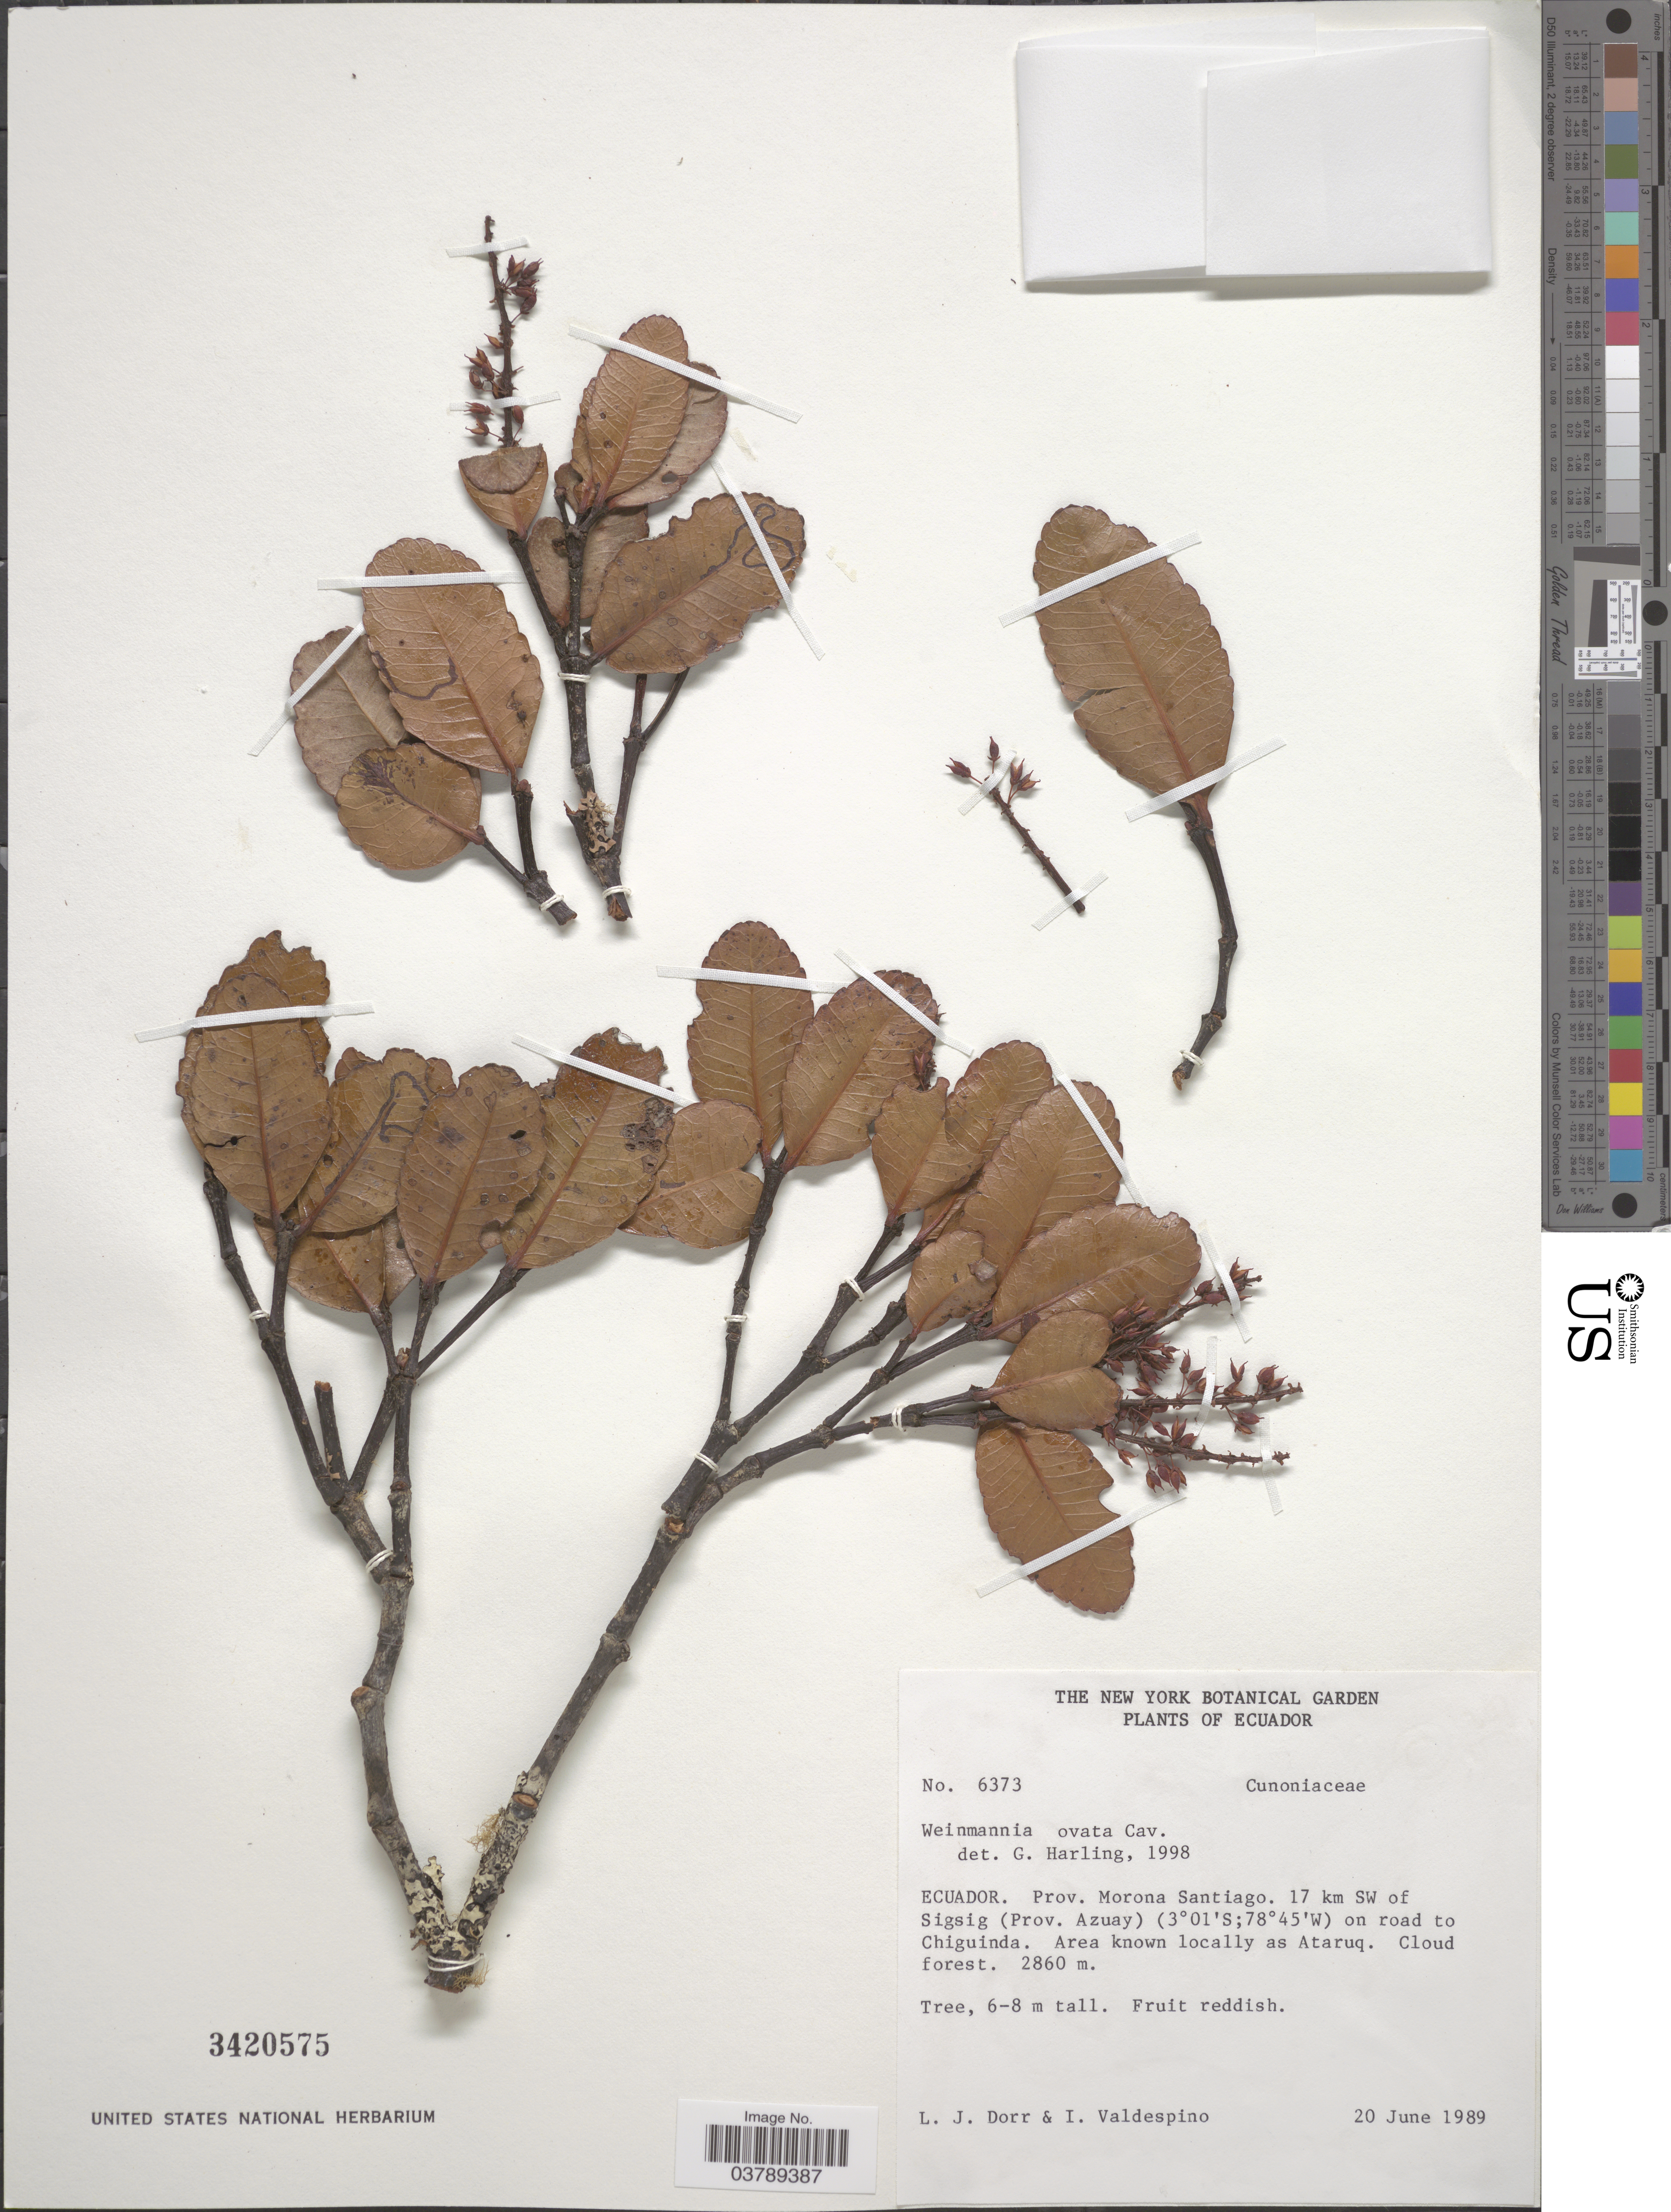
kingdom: Plantae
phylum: Tracheophyta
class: Magnoliopsida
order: Oxalidales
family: Cunoniaceae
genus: Weinmannia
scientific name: Weinmannia ovata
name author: Cav.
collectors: L. J. Dorr & I. Valdespino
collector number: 6373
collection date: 1989-06-20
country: Ecuador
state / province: Morona-Santiago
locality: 17 km SW of Sigsig (Prov. Azuay) on road to Chiguinda. Area known locally as Ataruq.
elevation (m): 2860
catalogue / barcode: US 3420575